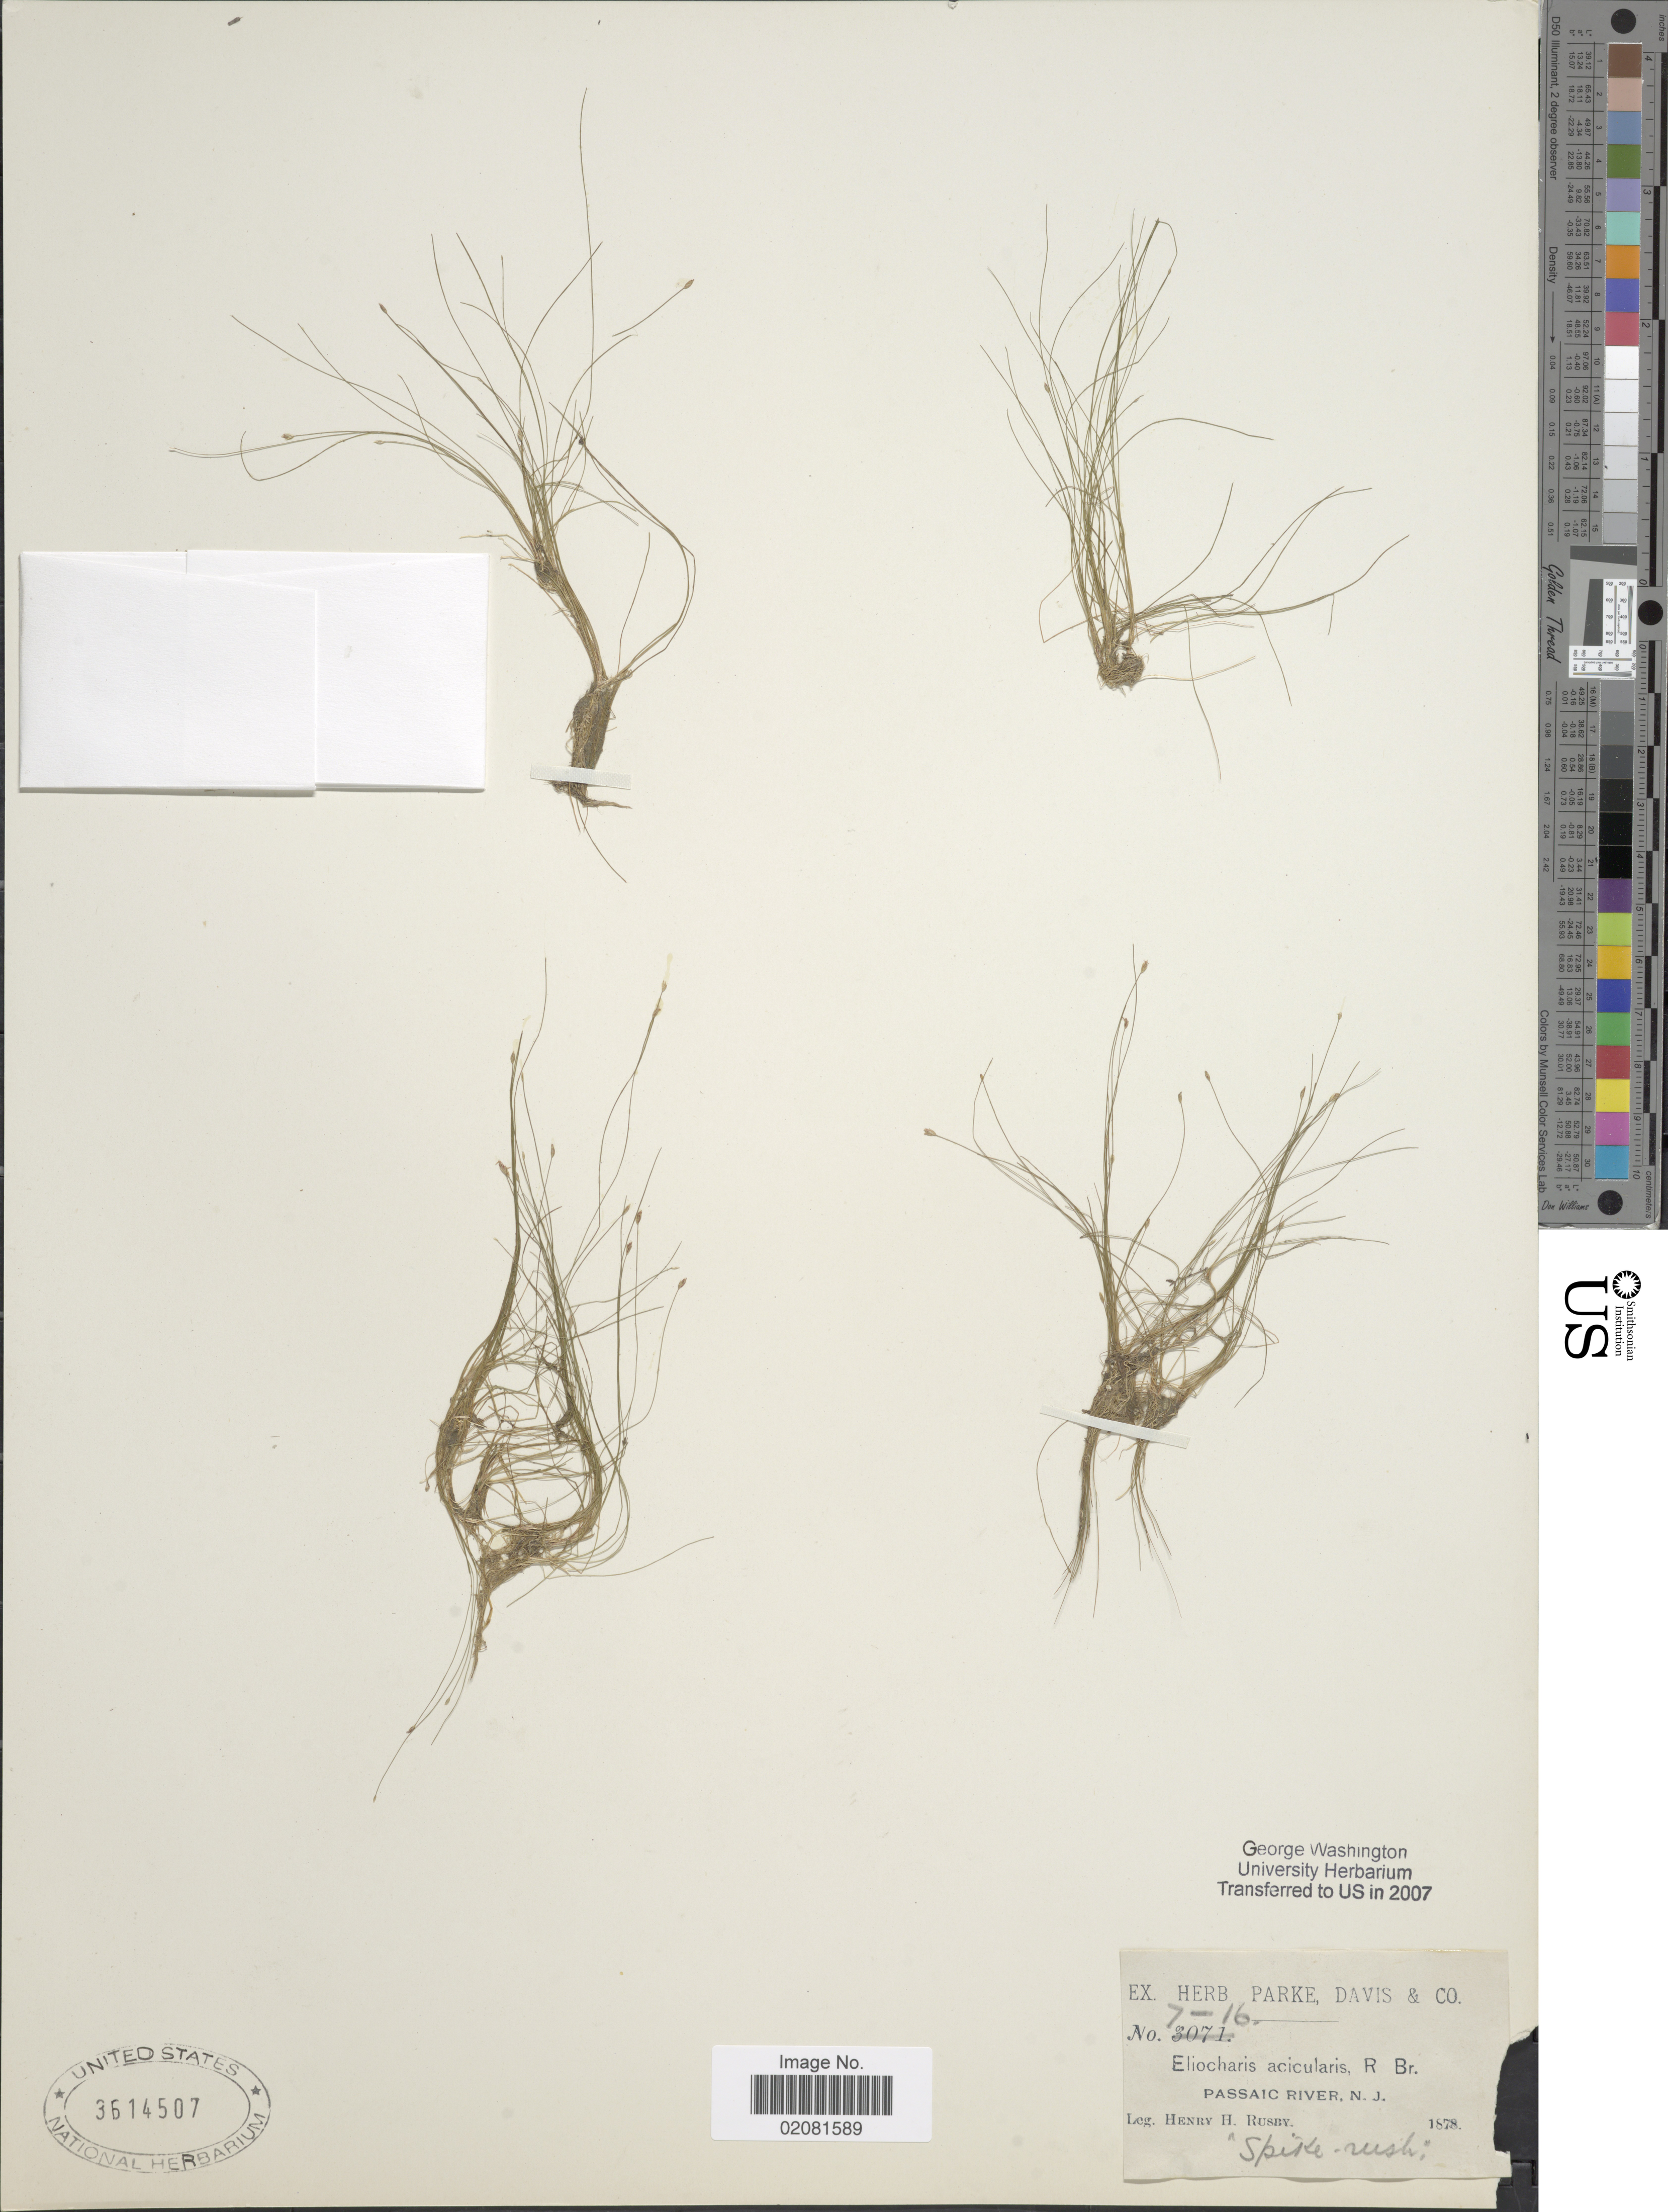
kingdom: Plantae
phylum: Tracheophyta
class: Liliopsida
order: Poales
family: Cyperaceae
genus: Eleocharis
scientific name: Eleocharis acicularis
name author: (L.) Roem. & Schult.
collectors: H. H. Rusby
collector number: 7-16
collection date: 1878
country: United States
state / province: New Jersey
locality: Passaic River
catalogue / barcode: US 3614507